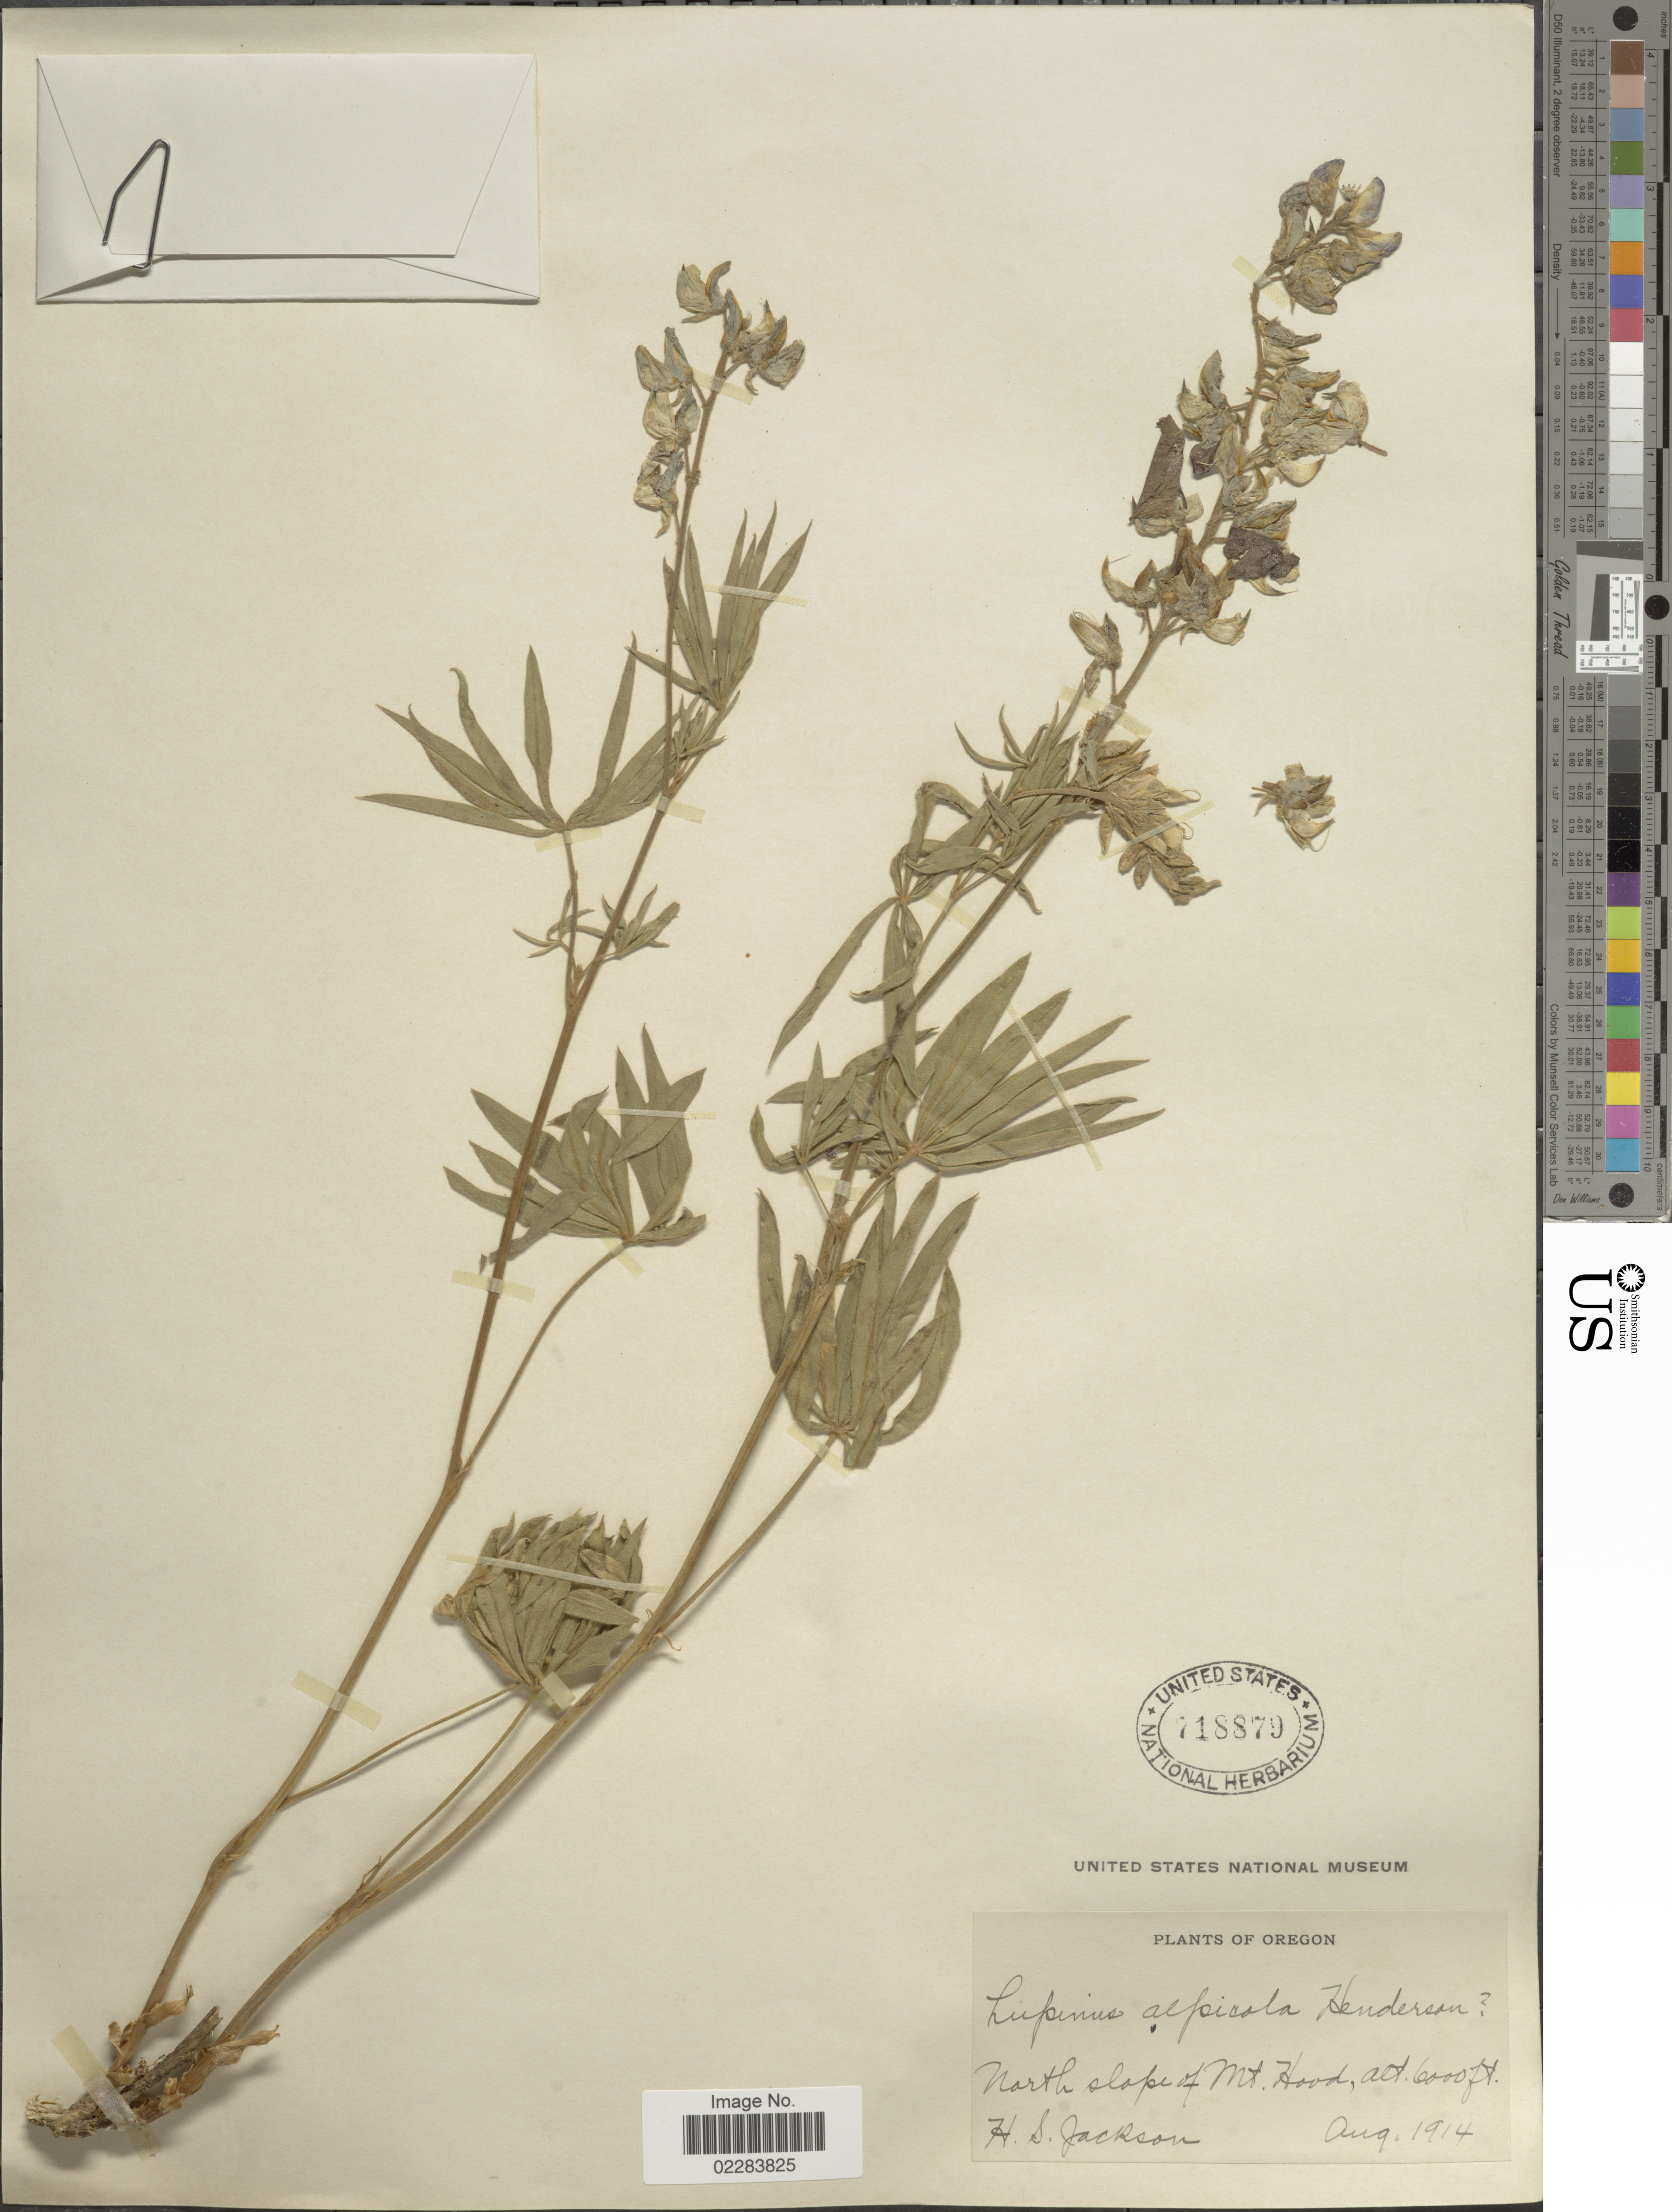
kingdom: Plantae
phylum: Tracheophyta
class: Magnoliopsida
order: Fabales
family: Fabaceae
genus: Lupinus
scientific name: Lupinus alpicola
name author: L.F. Hend. ex Piper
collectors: H. Jackson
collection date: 1914-08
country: United States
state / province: Oregon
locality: North slope of Mt. Hood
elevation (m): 1829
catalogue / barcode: US 718879